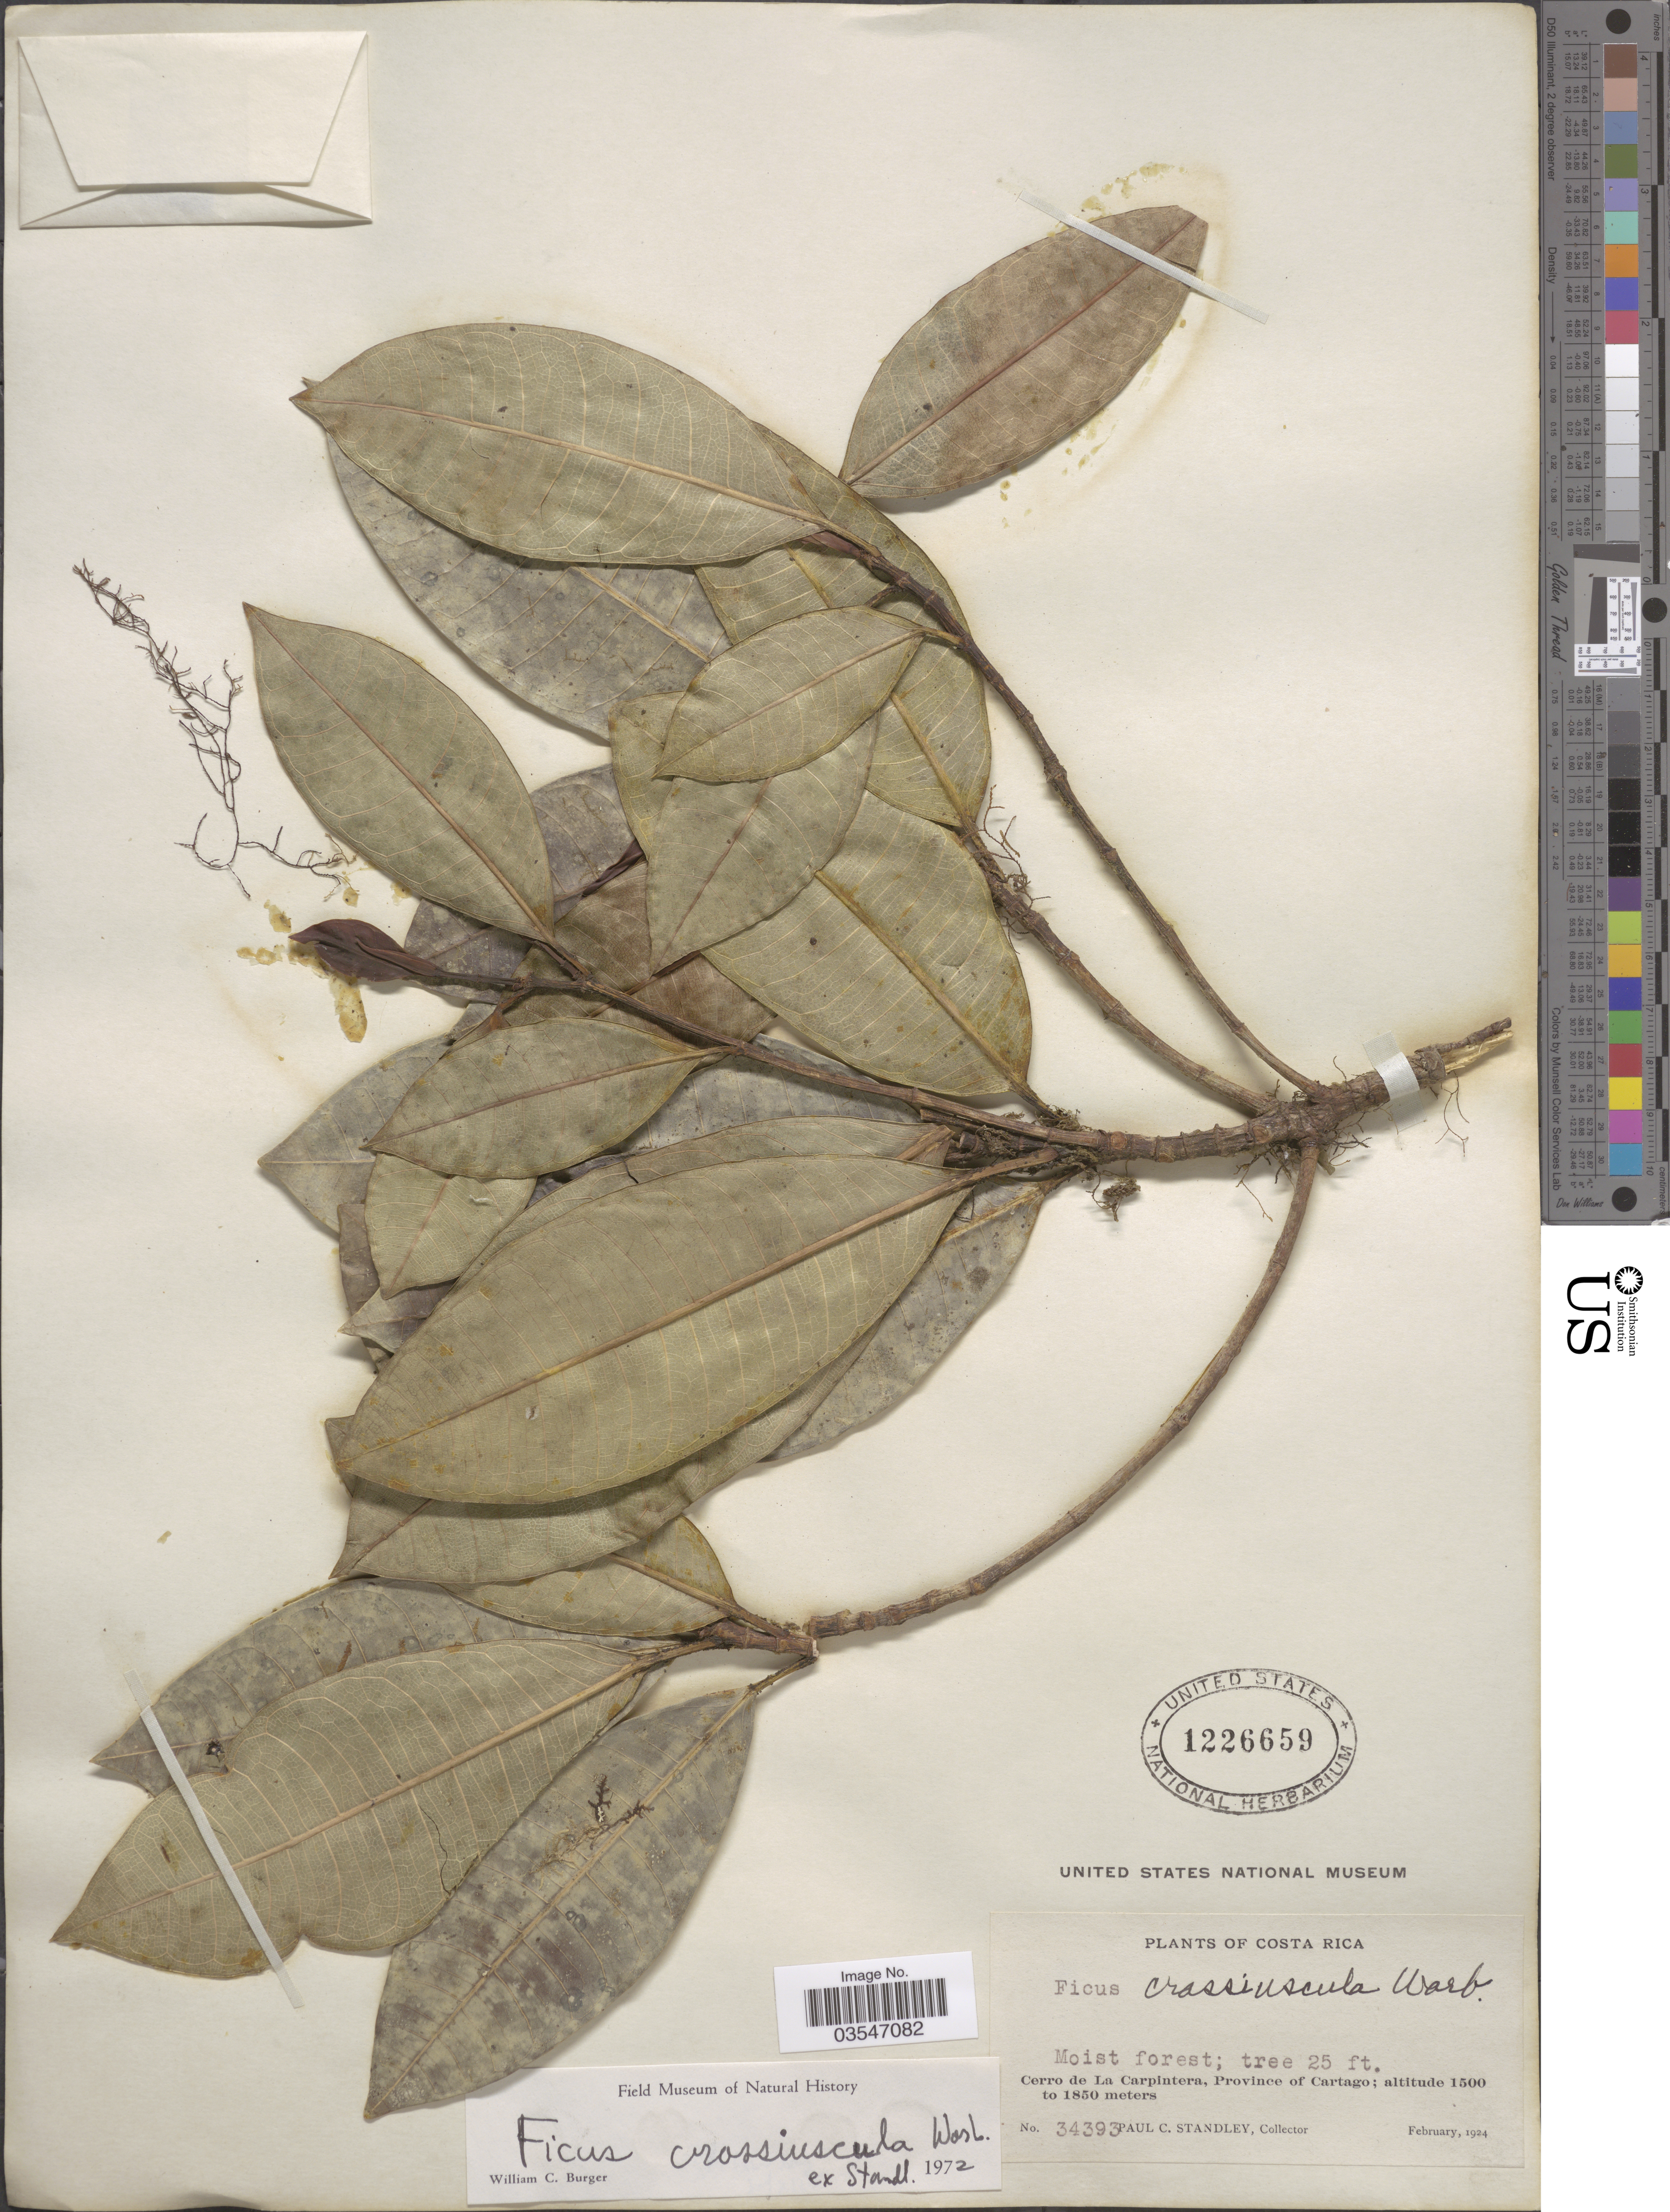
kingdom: Plantae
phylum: Tracheophyta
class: Magnoliopsida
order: Rosales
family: Moraceae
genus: Ficus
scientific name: Ficus crassiuscula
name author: Warb. ex Standl.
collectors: P. C. Standley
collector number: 34393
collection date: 1924-02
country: Costa Rica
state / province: Cartago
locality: Cerro de La Carpintera.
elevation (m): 1500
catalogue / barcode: US 1226659